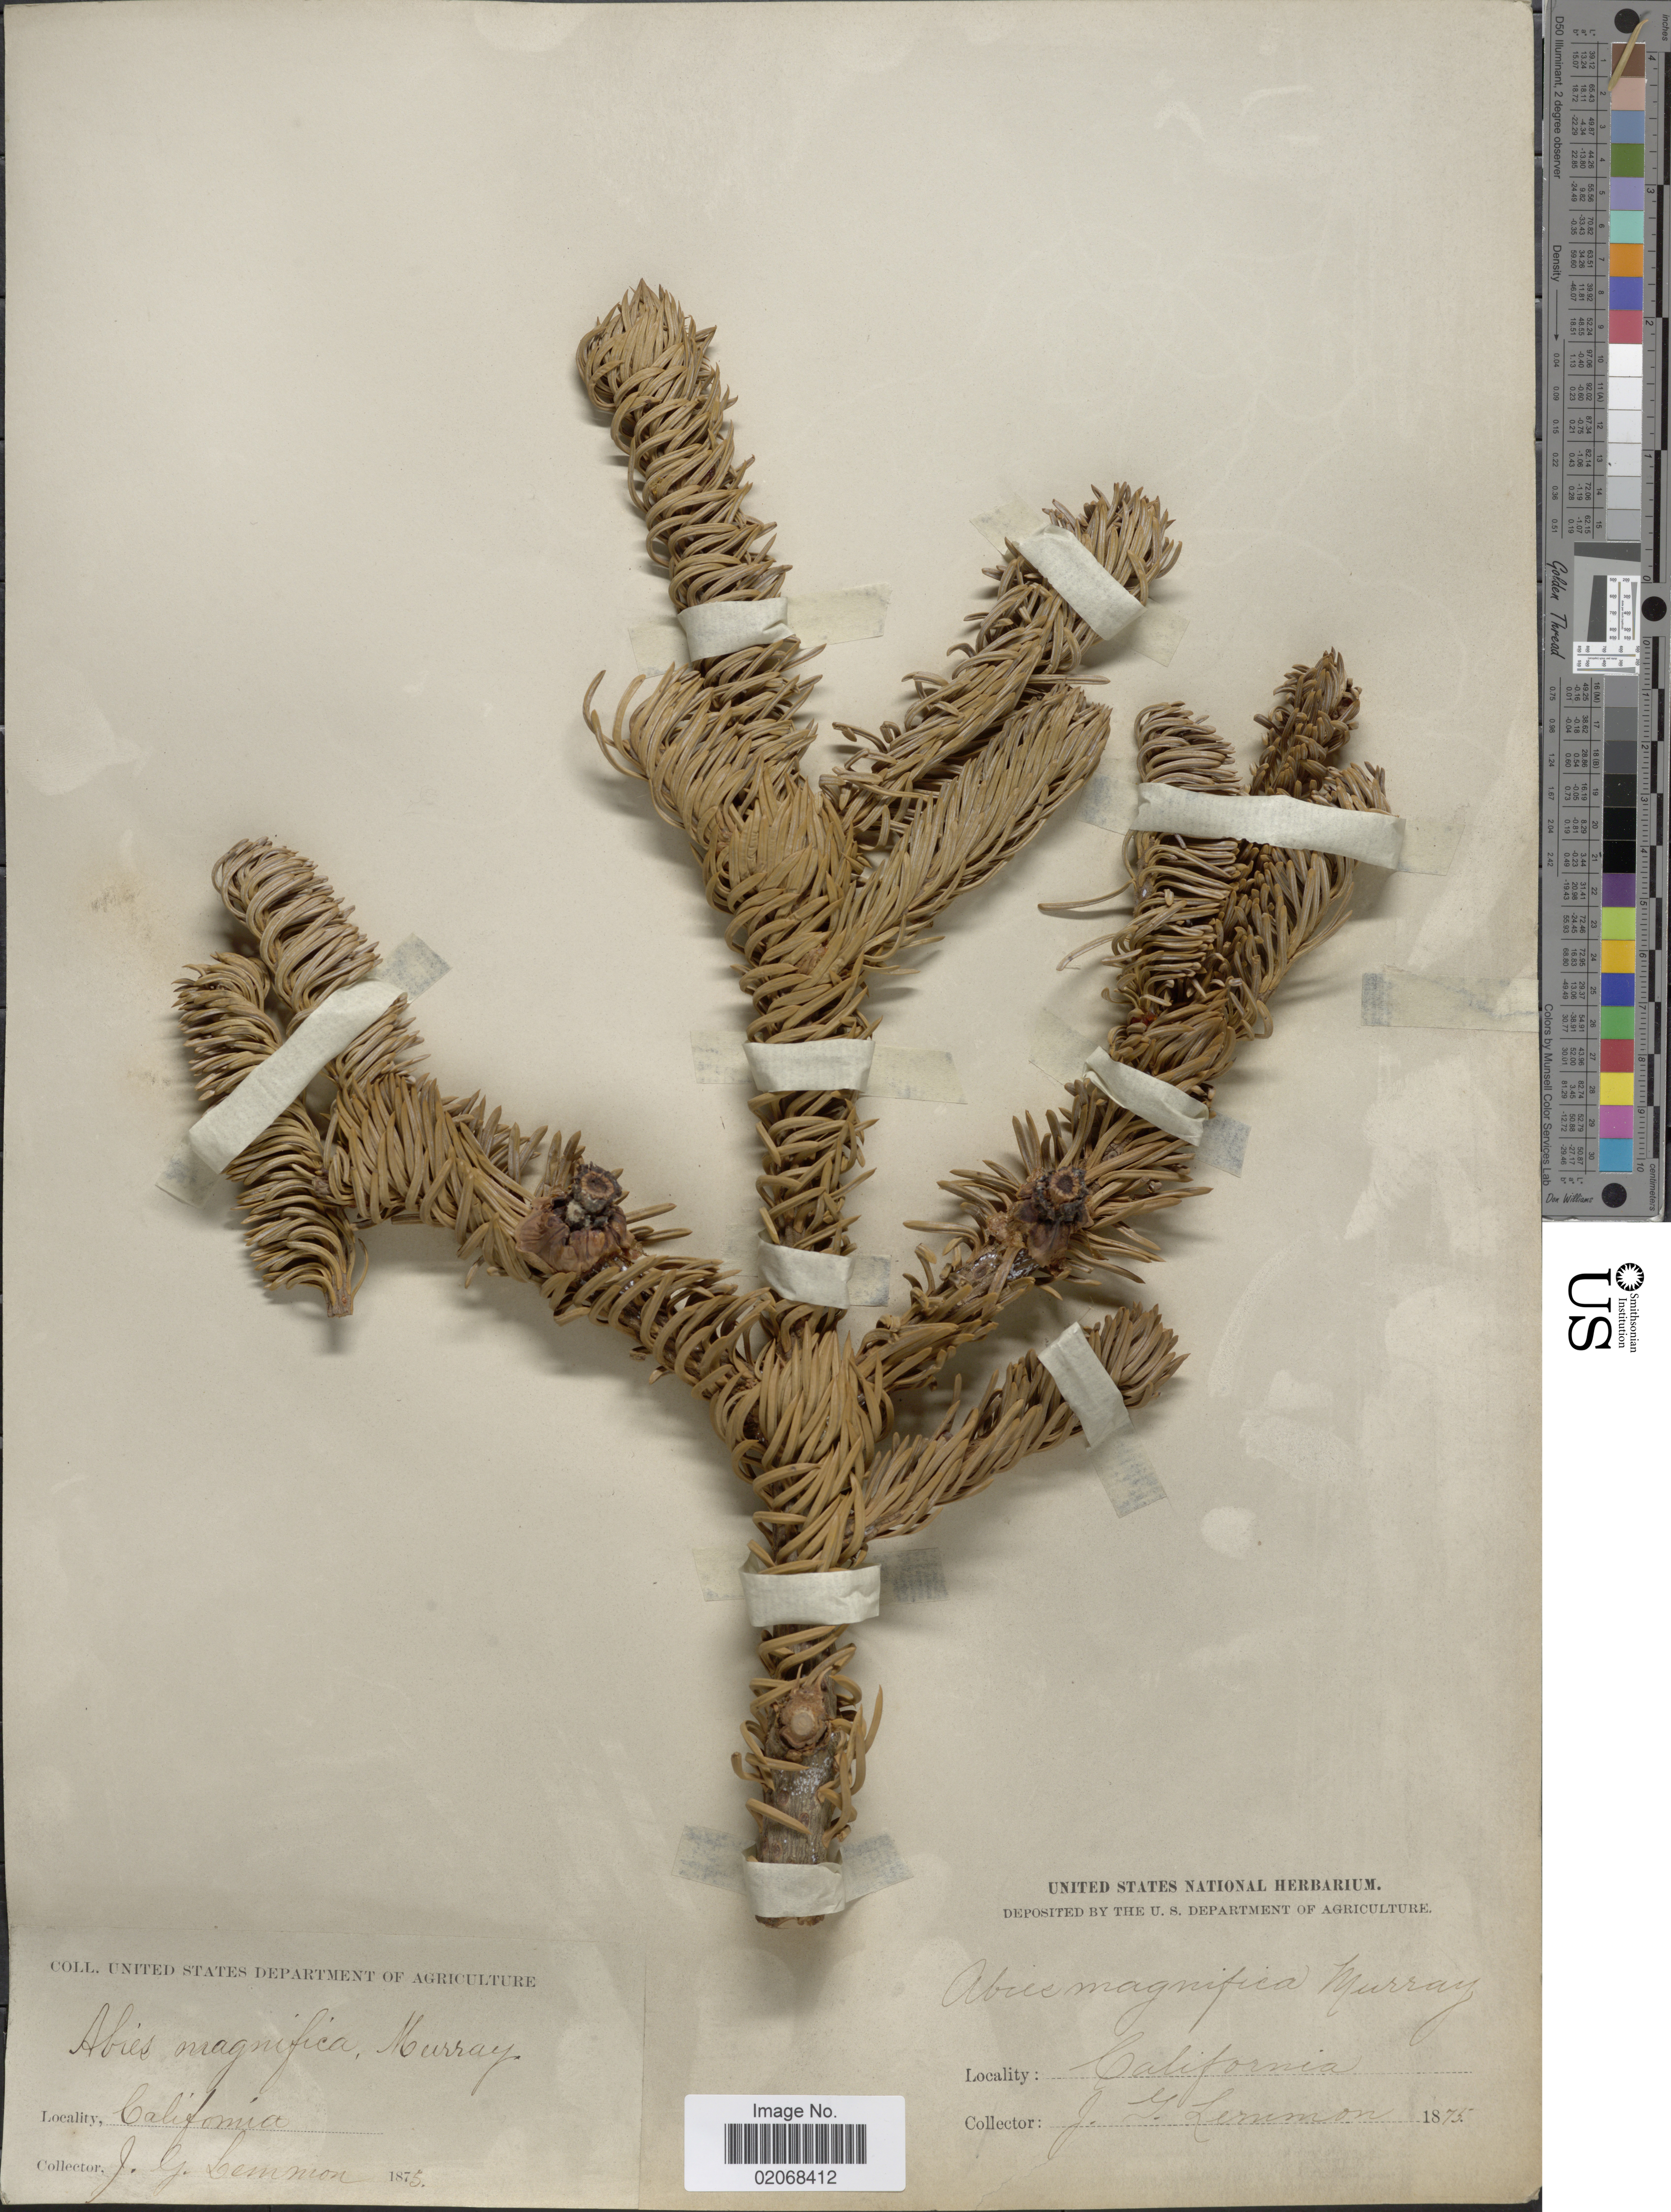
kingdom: Plantae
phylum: Tracheophyta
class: Pinopsida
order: Pinales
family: Pinaceae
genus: Abies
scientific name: Abies magnifica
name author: A. Murray bis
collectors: J. Lemmon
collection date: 1875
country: United States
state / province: California